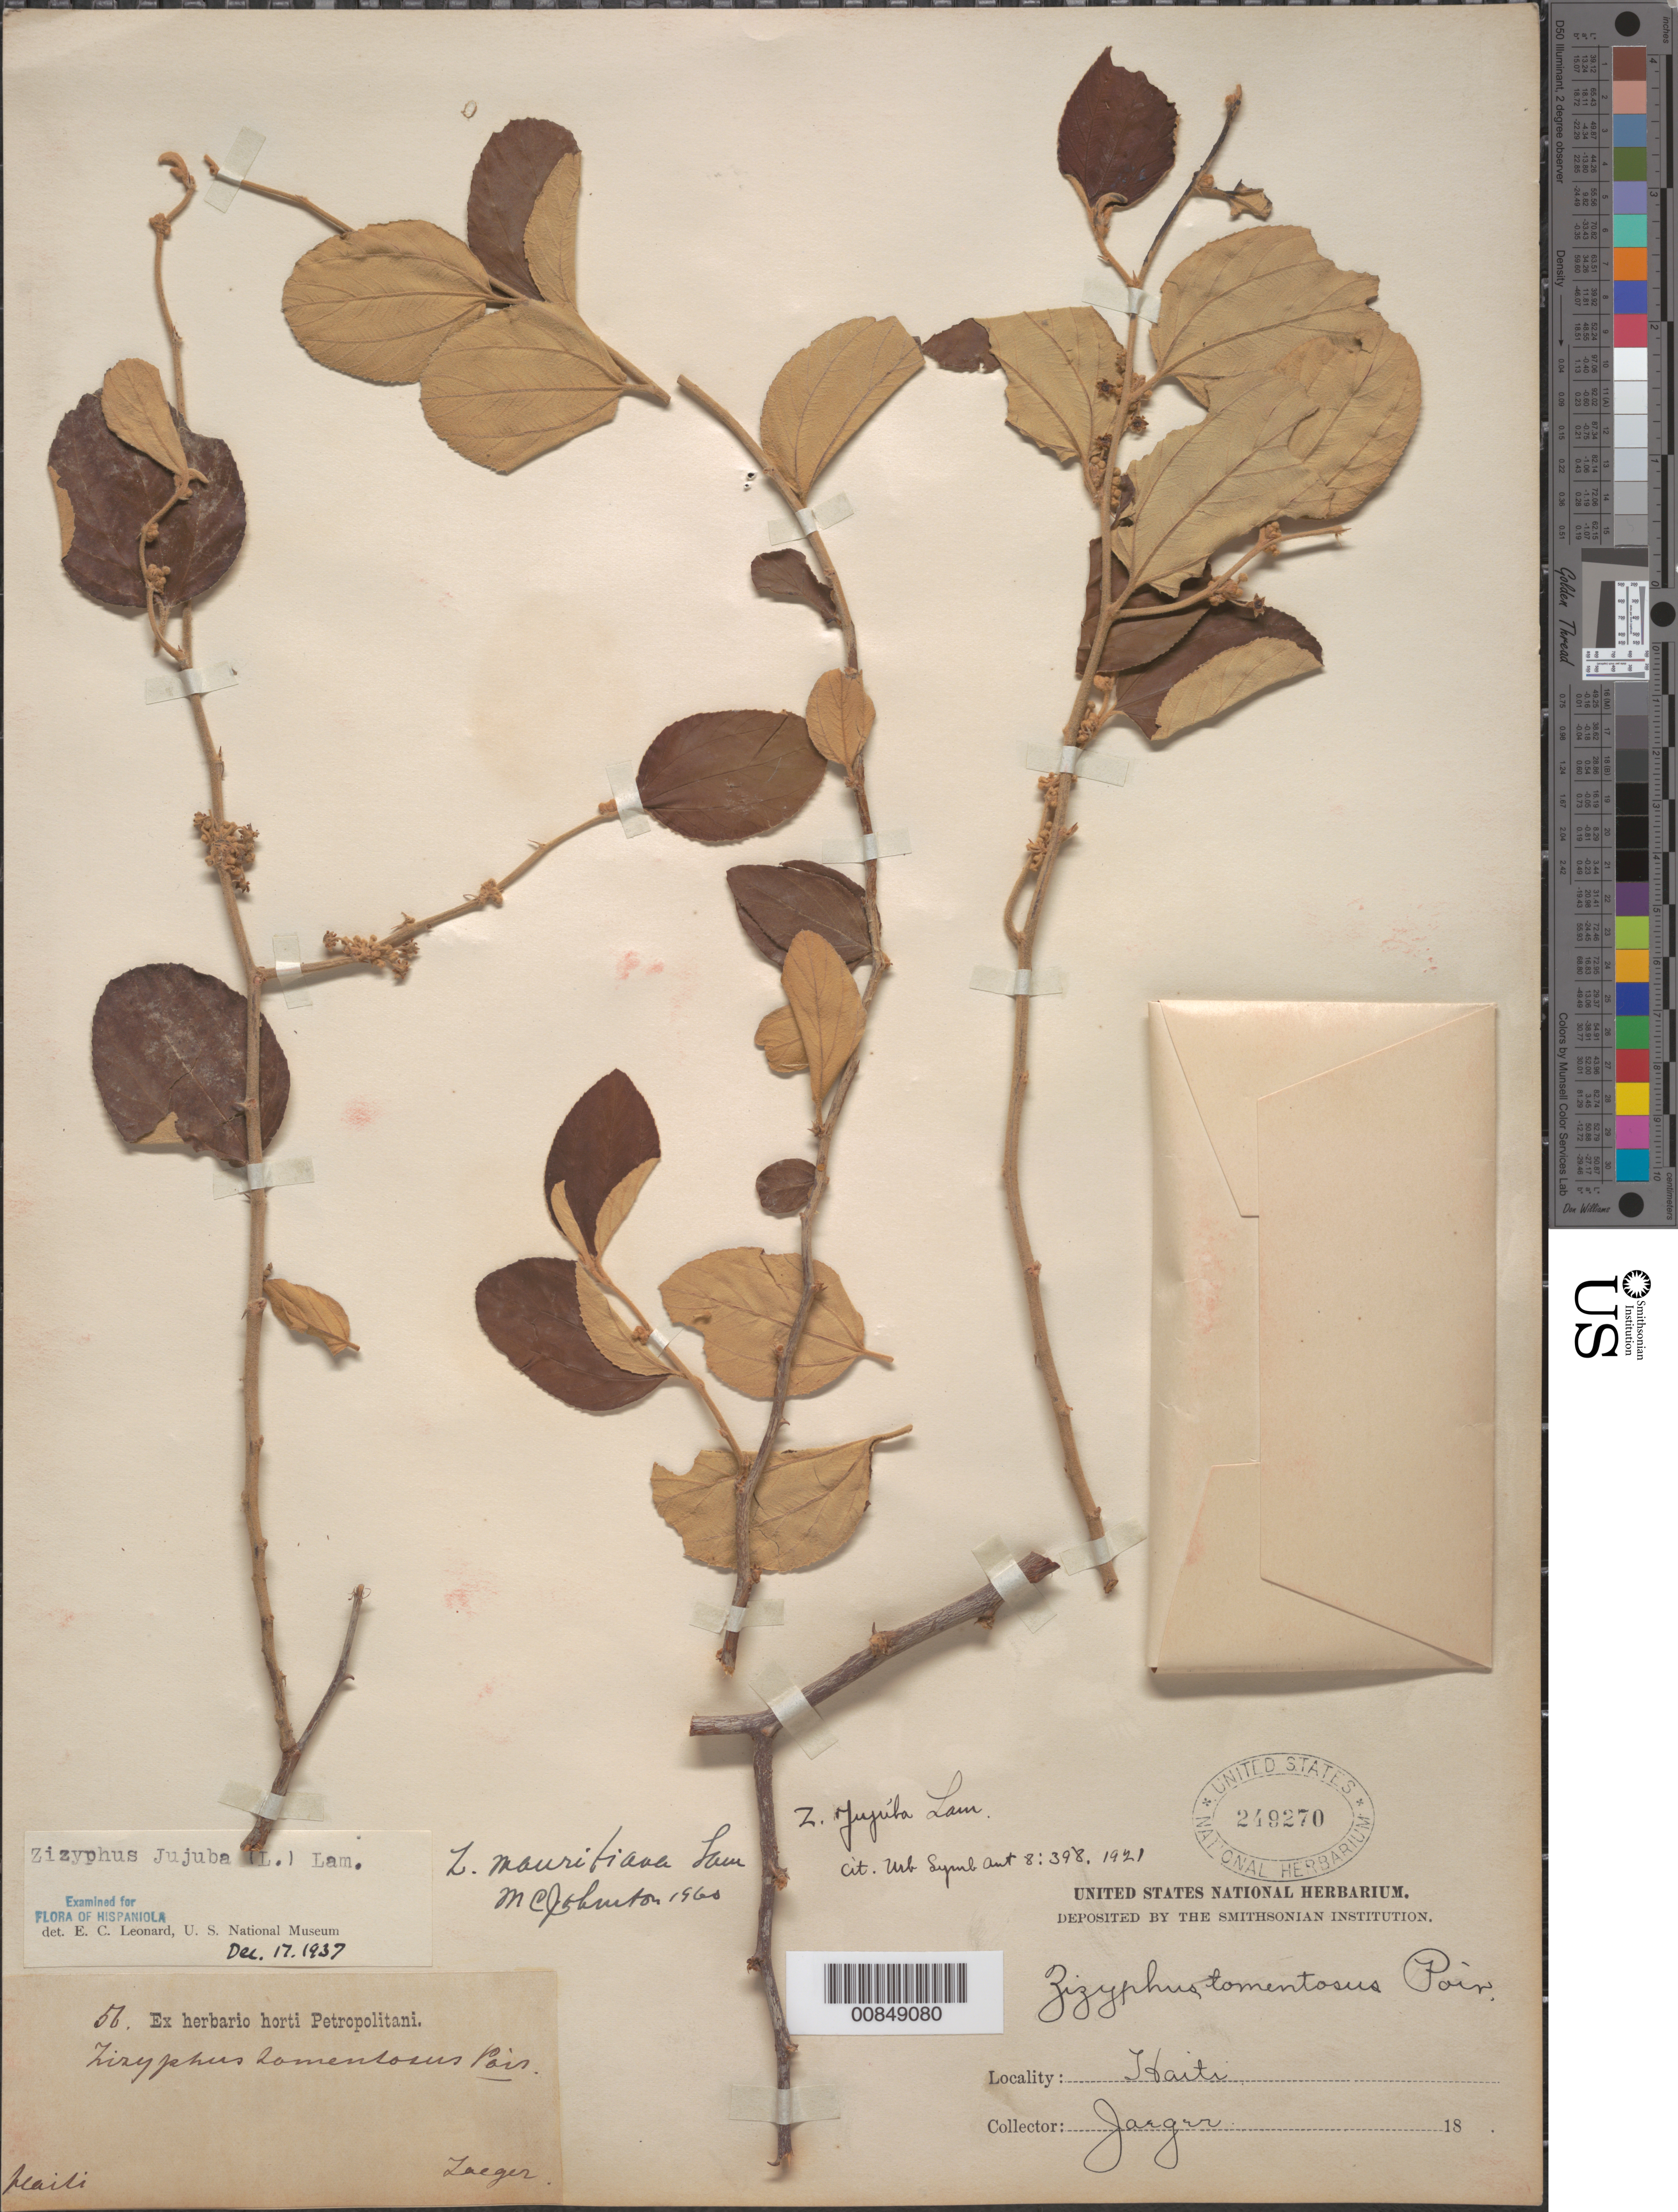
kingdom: Plantae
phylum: Tracheophyta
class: Magnoliopsida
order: Rosales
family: Rhamnaceae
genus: Ziziphus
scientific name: Ziziphus mauritiana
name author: Lam.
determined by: Johnston, Marshall C.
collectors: -. Jaeger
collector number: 56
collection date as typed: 18--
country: Haiti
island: Hispaniola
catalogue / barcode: US 249270